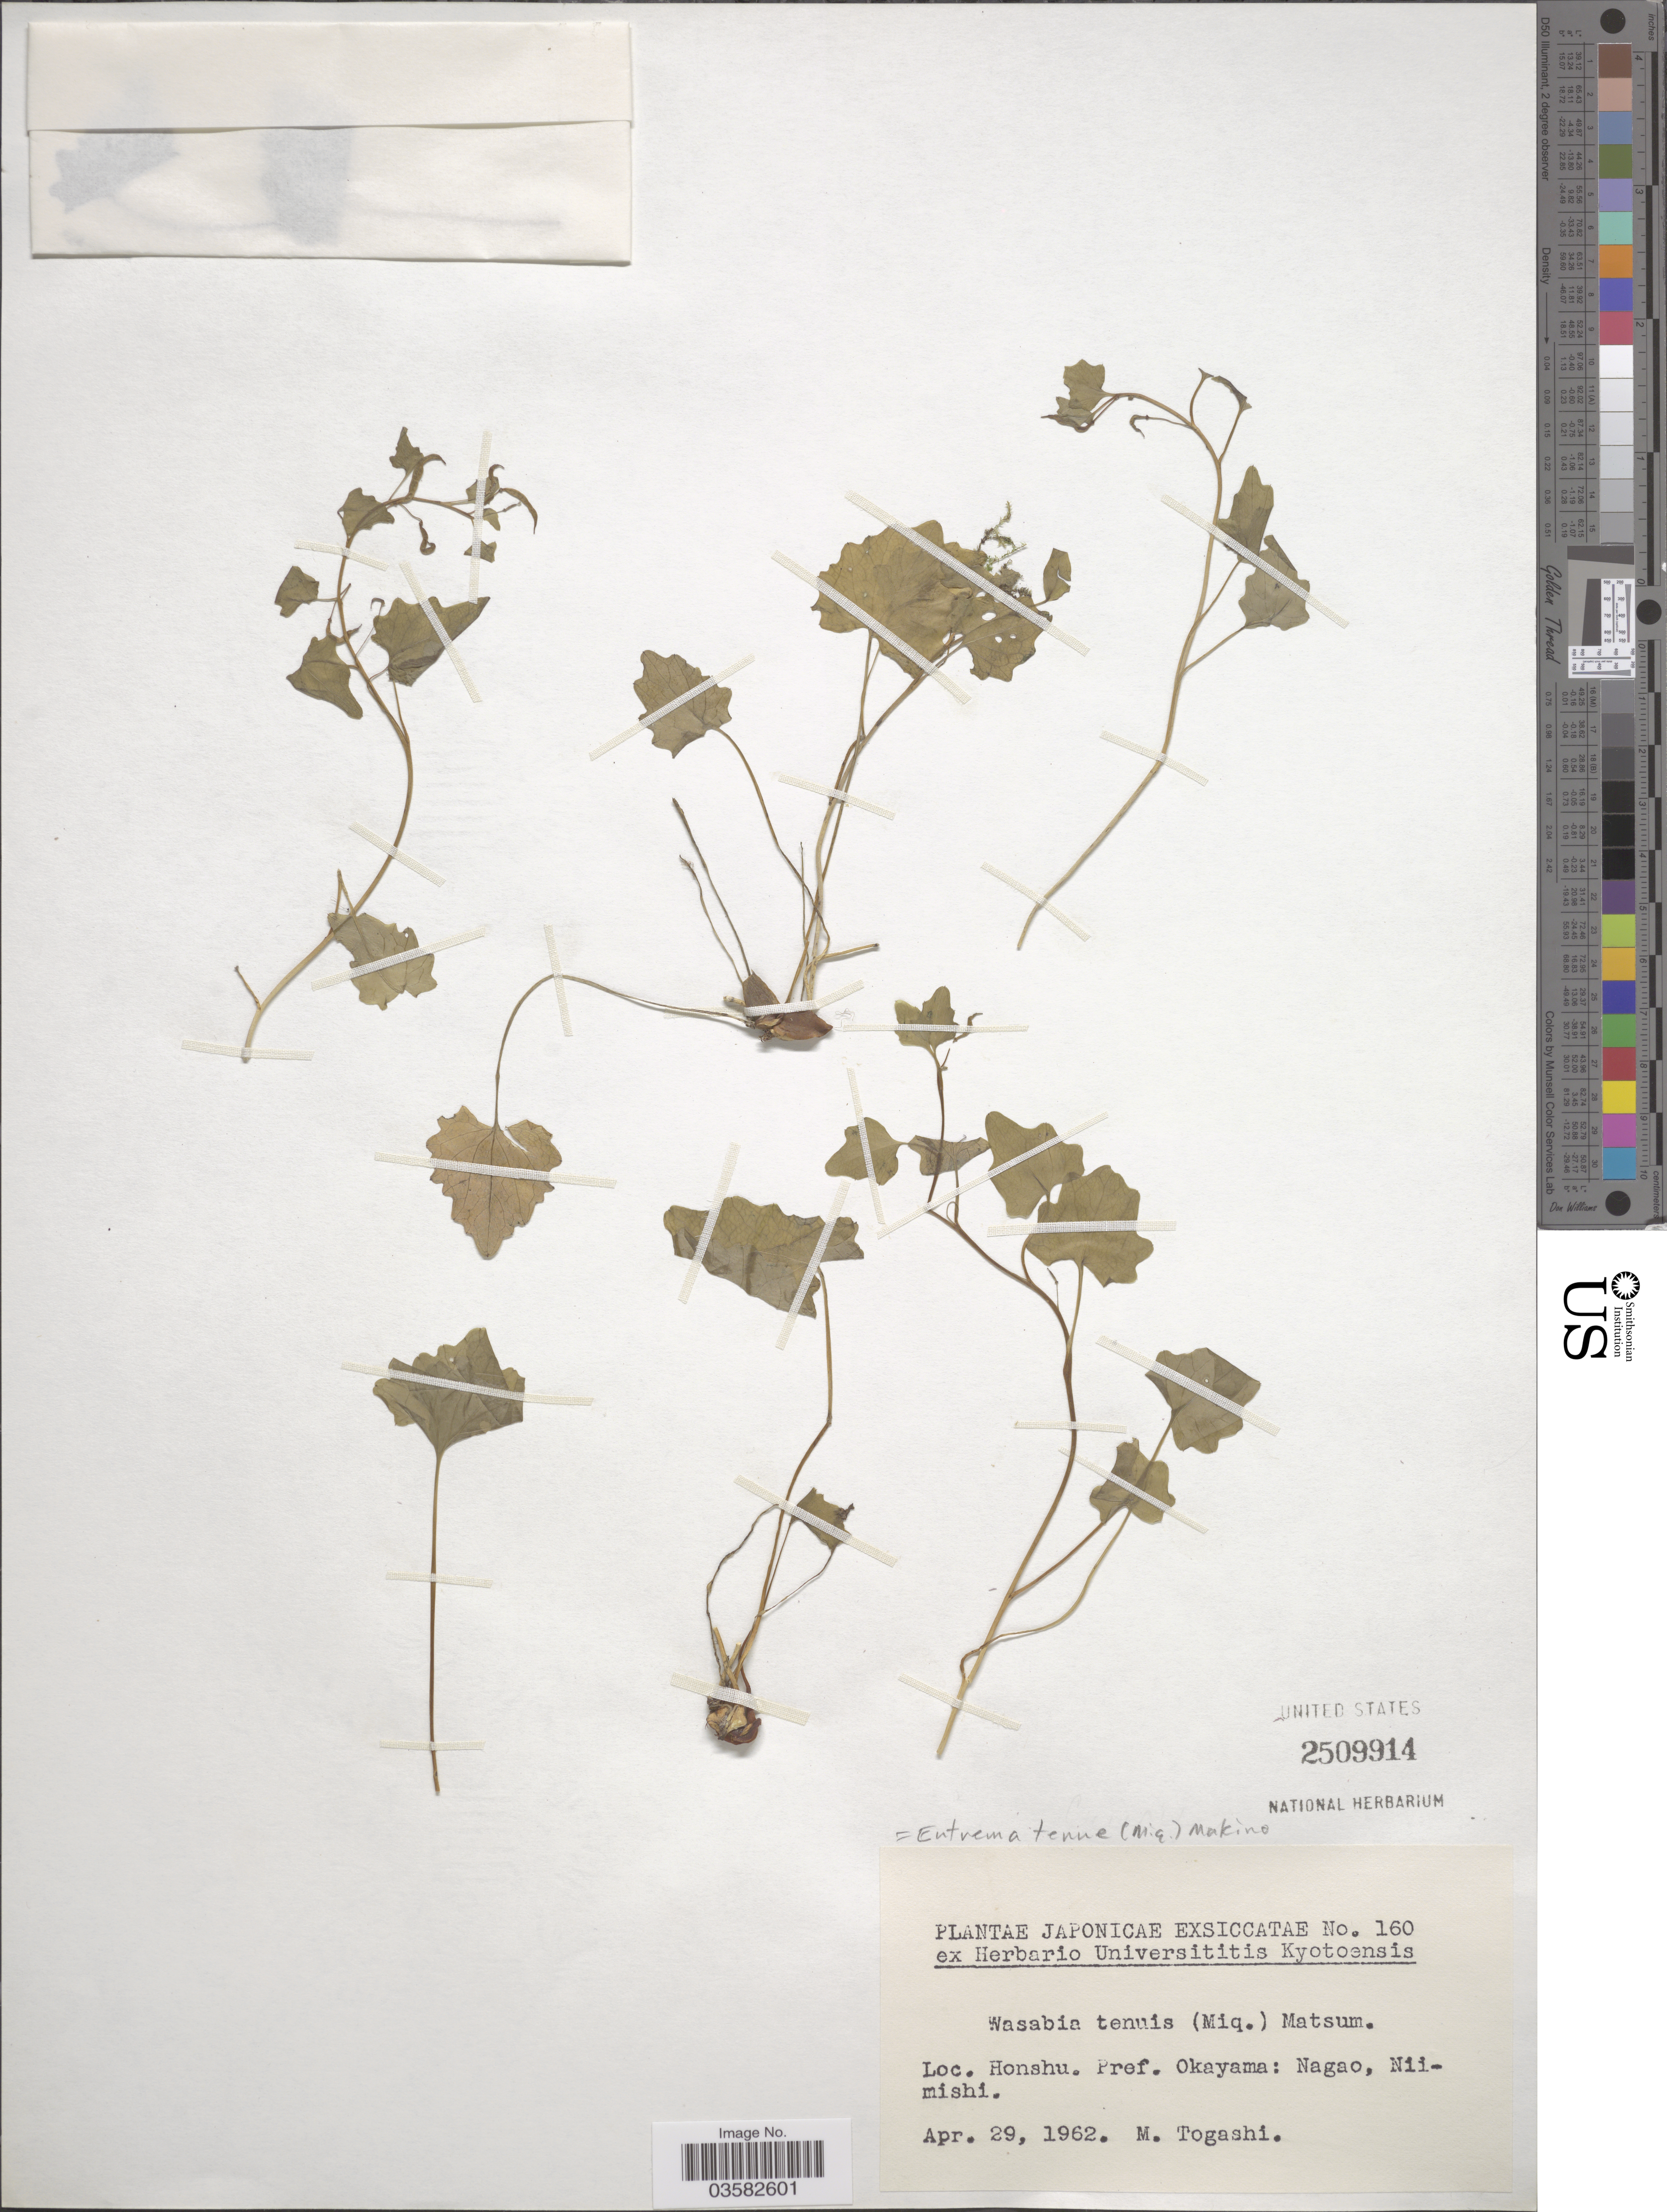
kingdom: Plantae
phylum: Tracheophyta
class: Magnoliopsida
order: Brassicales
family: Brassicaceae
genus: Eutrema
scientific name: Eutrema tenue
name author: (Miq.) Makino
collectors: M. Togashi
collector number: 160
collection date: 1962-04-29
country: Japan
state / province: Okayama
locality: Honshu. Pref. Okayama: Nagao, Niimishi.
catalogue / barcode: US 2509914